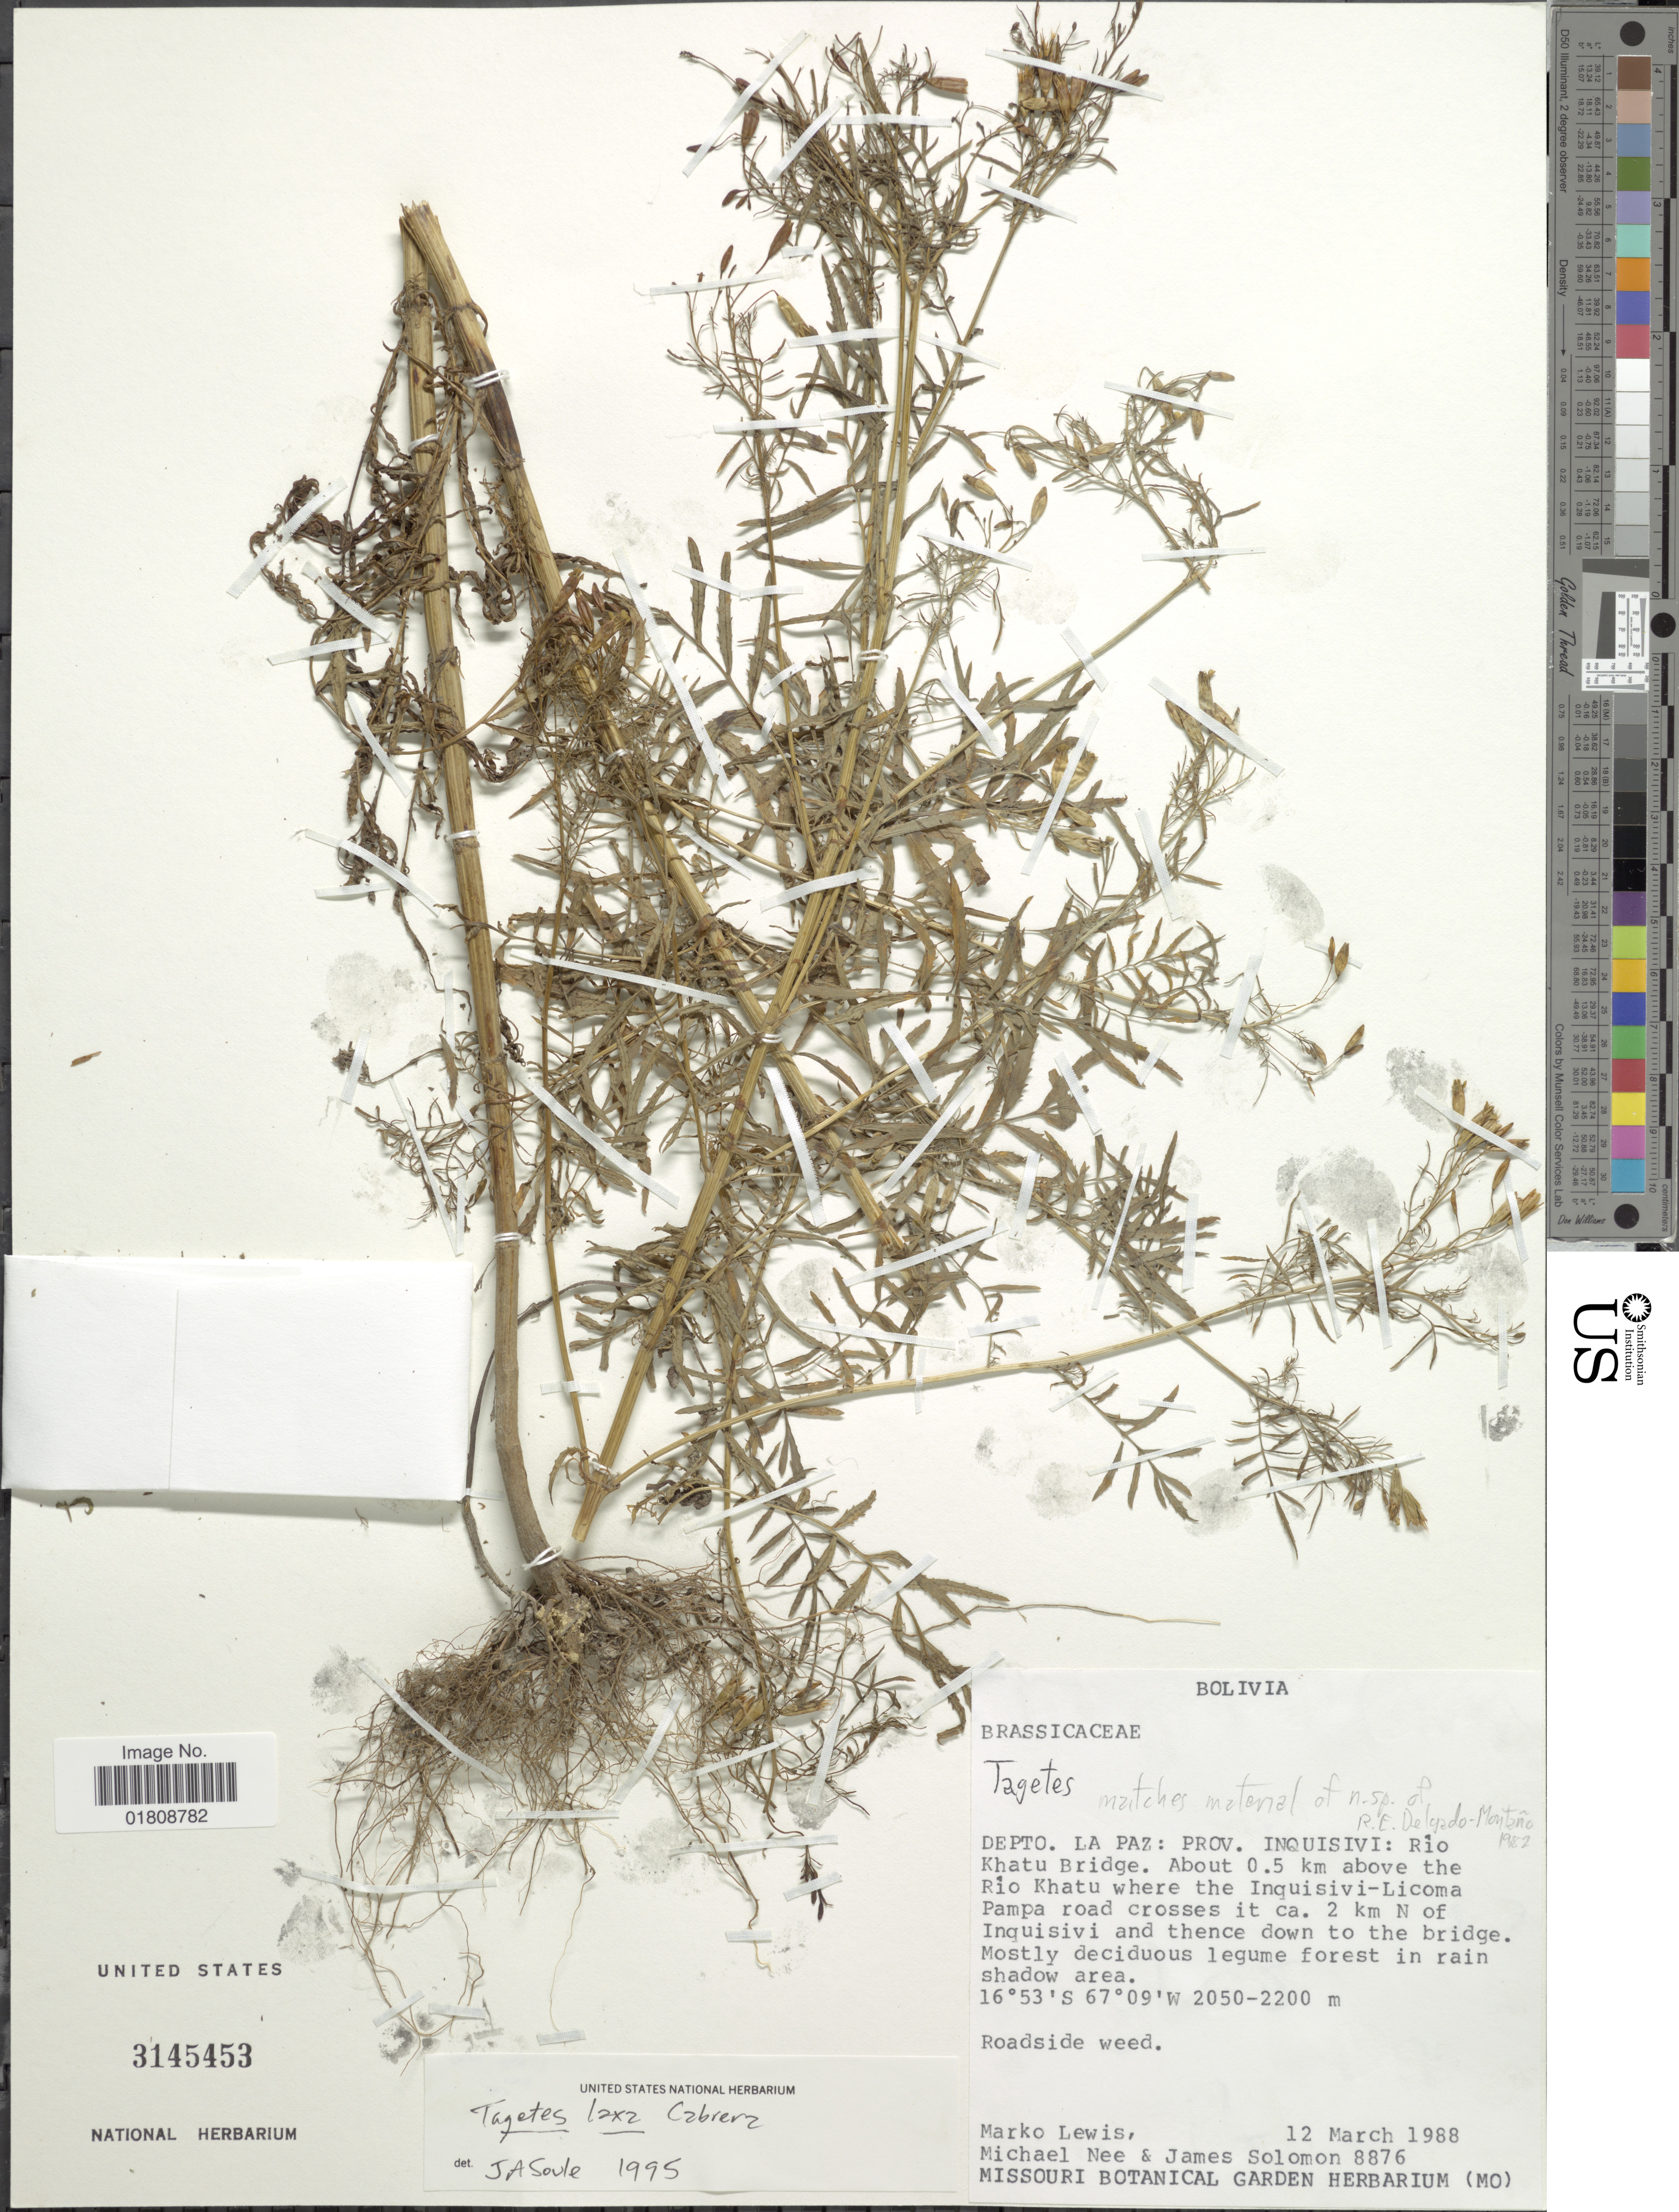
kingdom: Plantae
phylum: Tracheophyta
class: Magnoliopsida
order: Asterales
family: Asteraceae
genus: Tagetes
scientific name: Tagetes laxa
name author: Caberra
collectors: M. A. Lewis, M. Nee & J. Solomon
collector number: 8876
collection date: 1988-03-12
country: Bolivia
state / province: La Paz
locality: Prov. Inquisivi, Rio Khatu Bridge, about 0.5 km above the Rio Khatu where the Inquisivi-Licoma Pampa road crosses it ca2 km N of Inquisivi and thence down to the bridge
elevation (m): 2050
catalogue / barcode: US 3145453